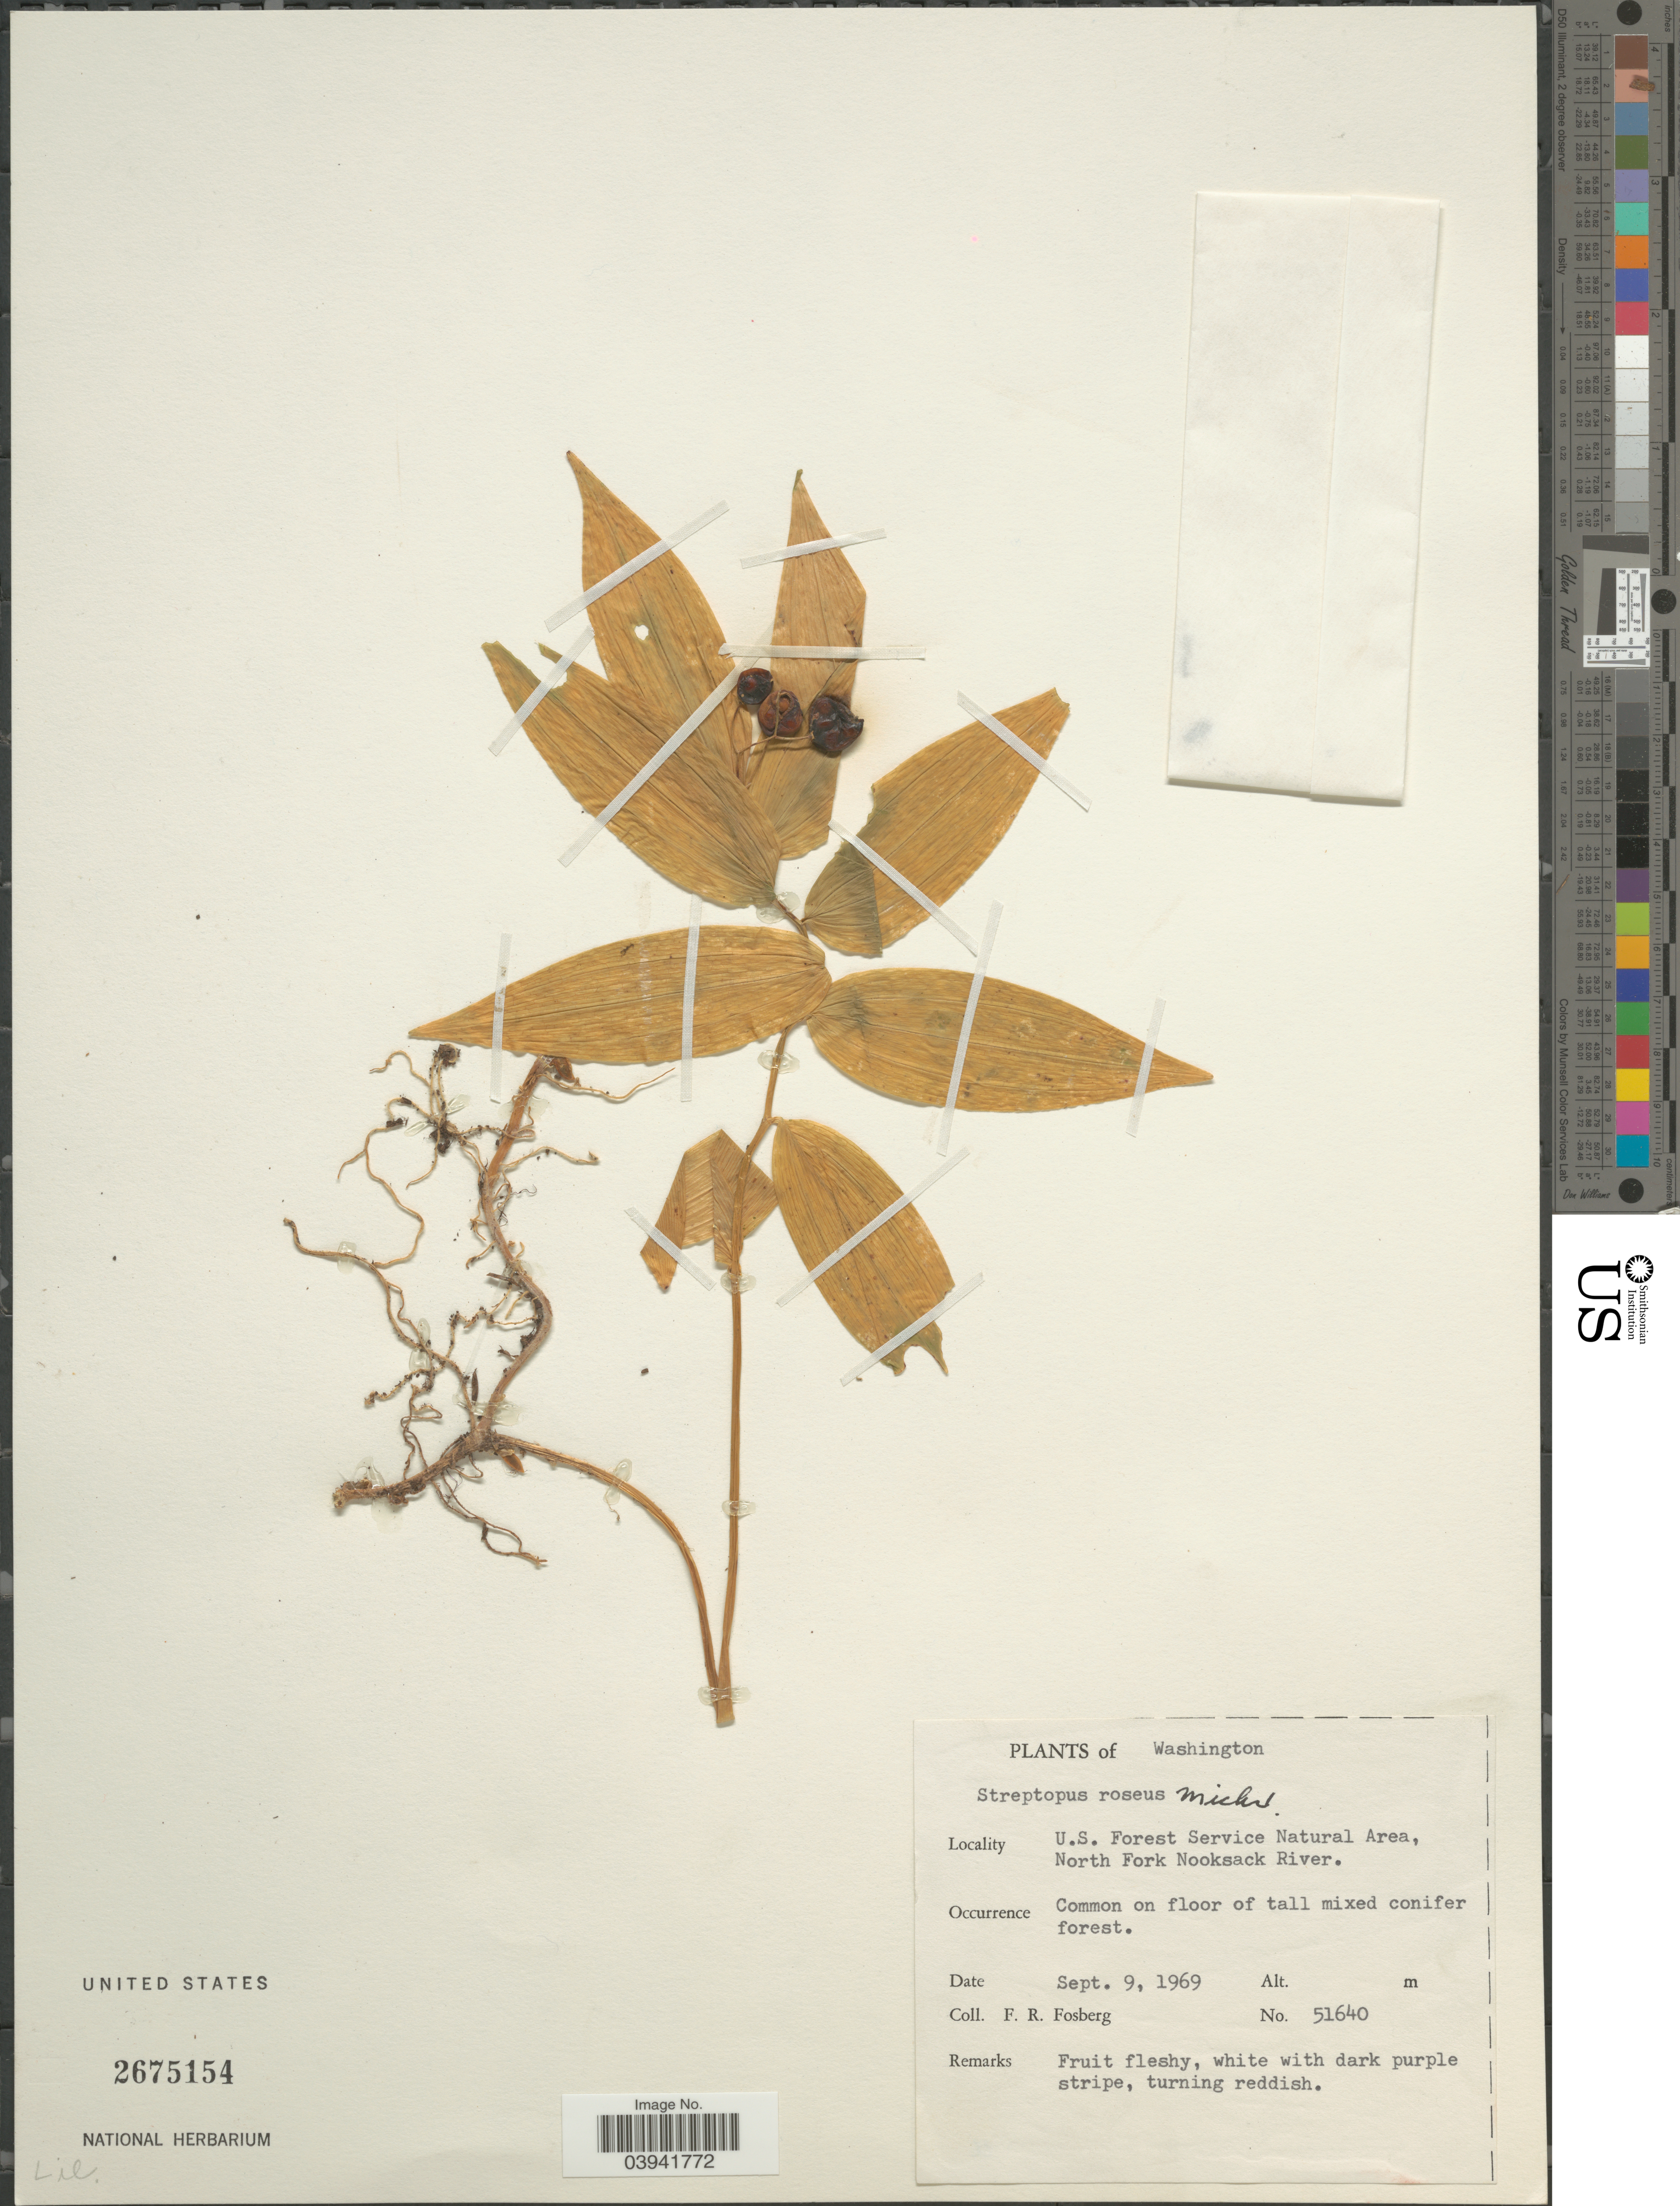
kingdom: Plantae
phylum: Tracheophyta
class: Liliopsida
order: Liliales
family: Liliaceae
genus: Streptopus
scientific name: Streptopus roseus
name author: Michx.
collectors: F. R. Fosberg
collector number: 51640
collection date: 1969-09-09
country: United States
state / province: Washington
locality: U.S. Forest Service Natural Area, North Fork Nooksack River.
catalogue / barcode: US 2675154